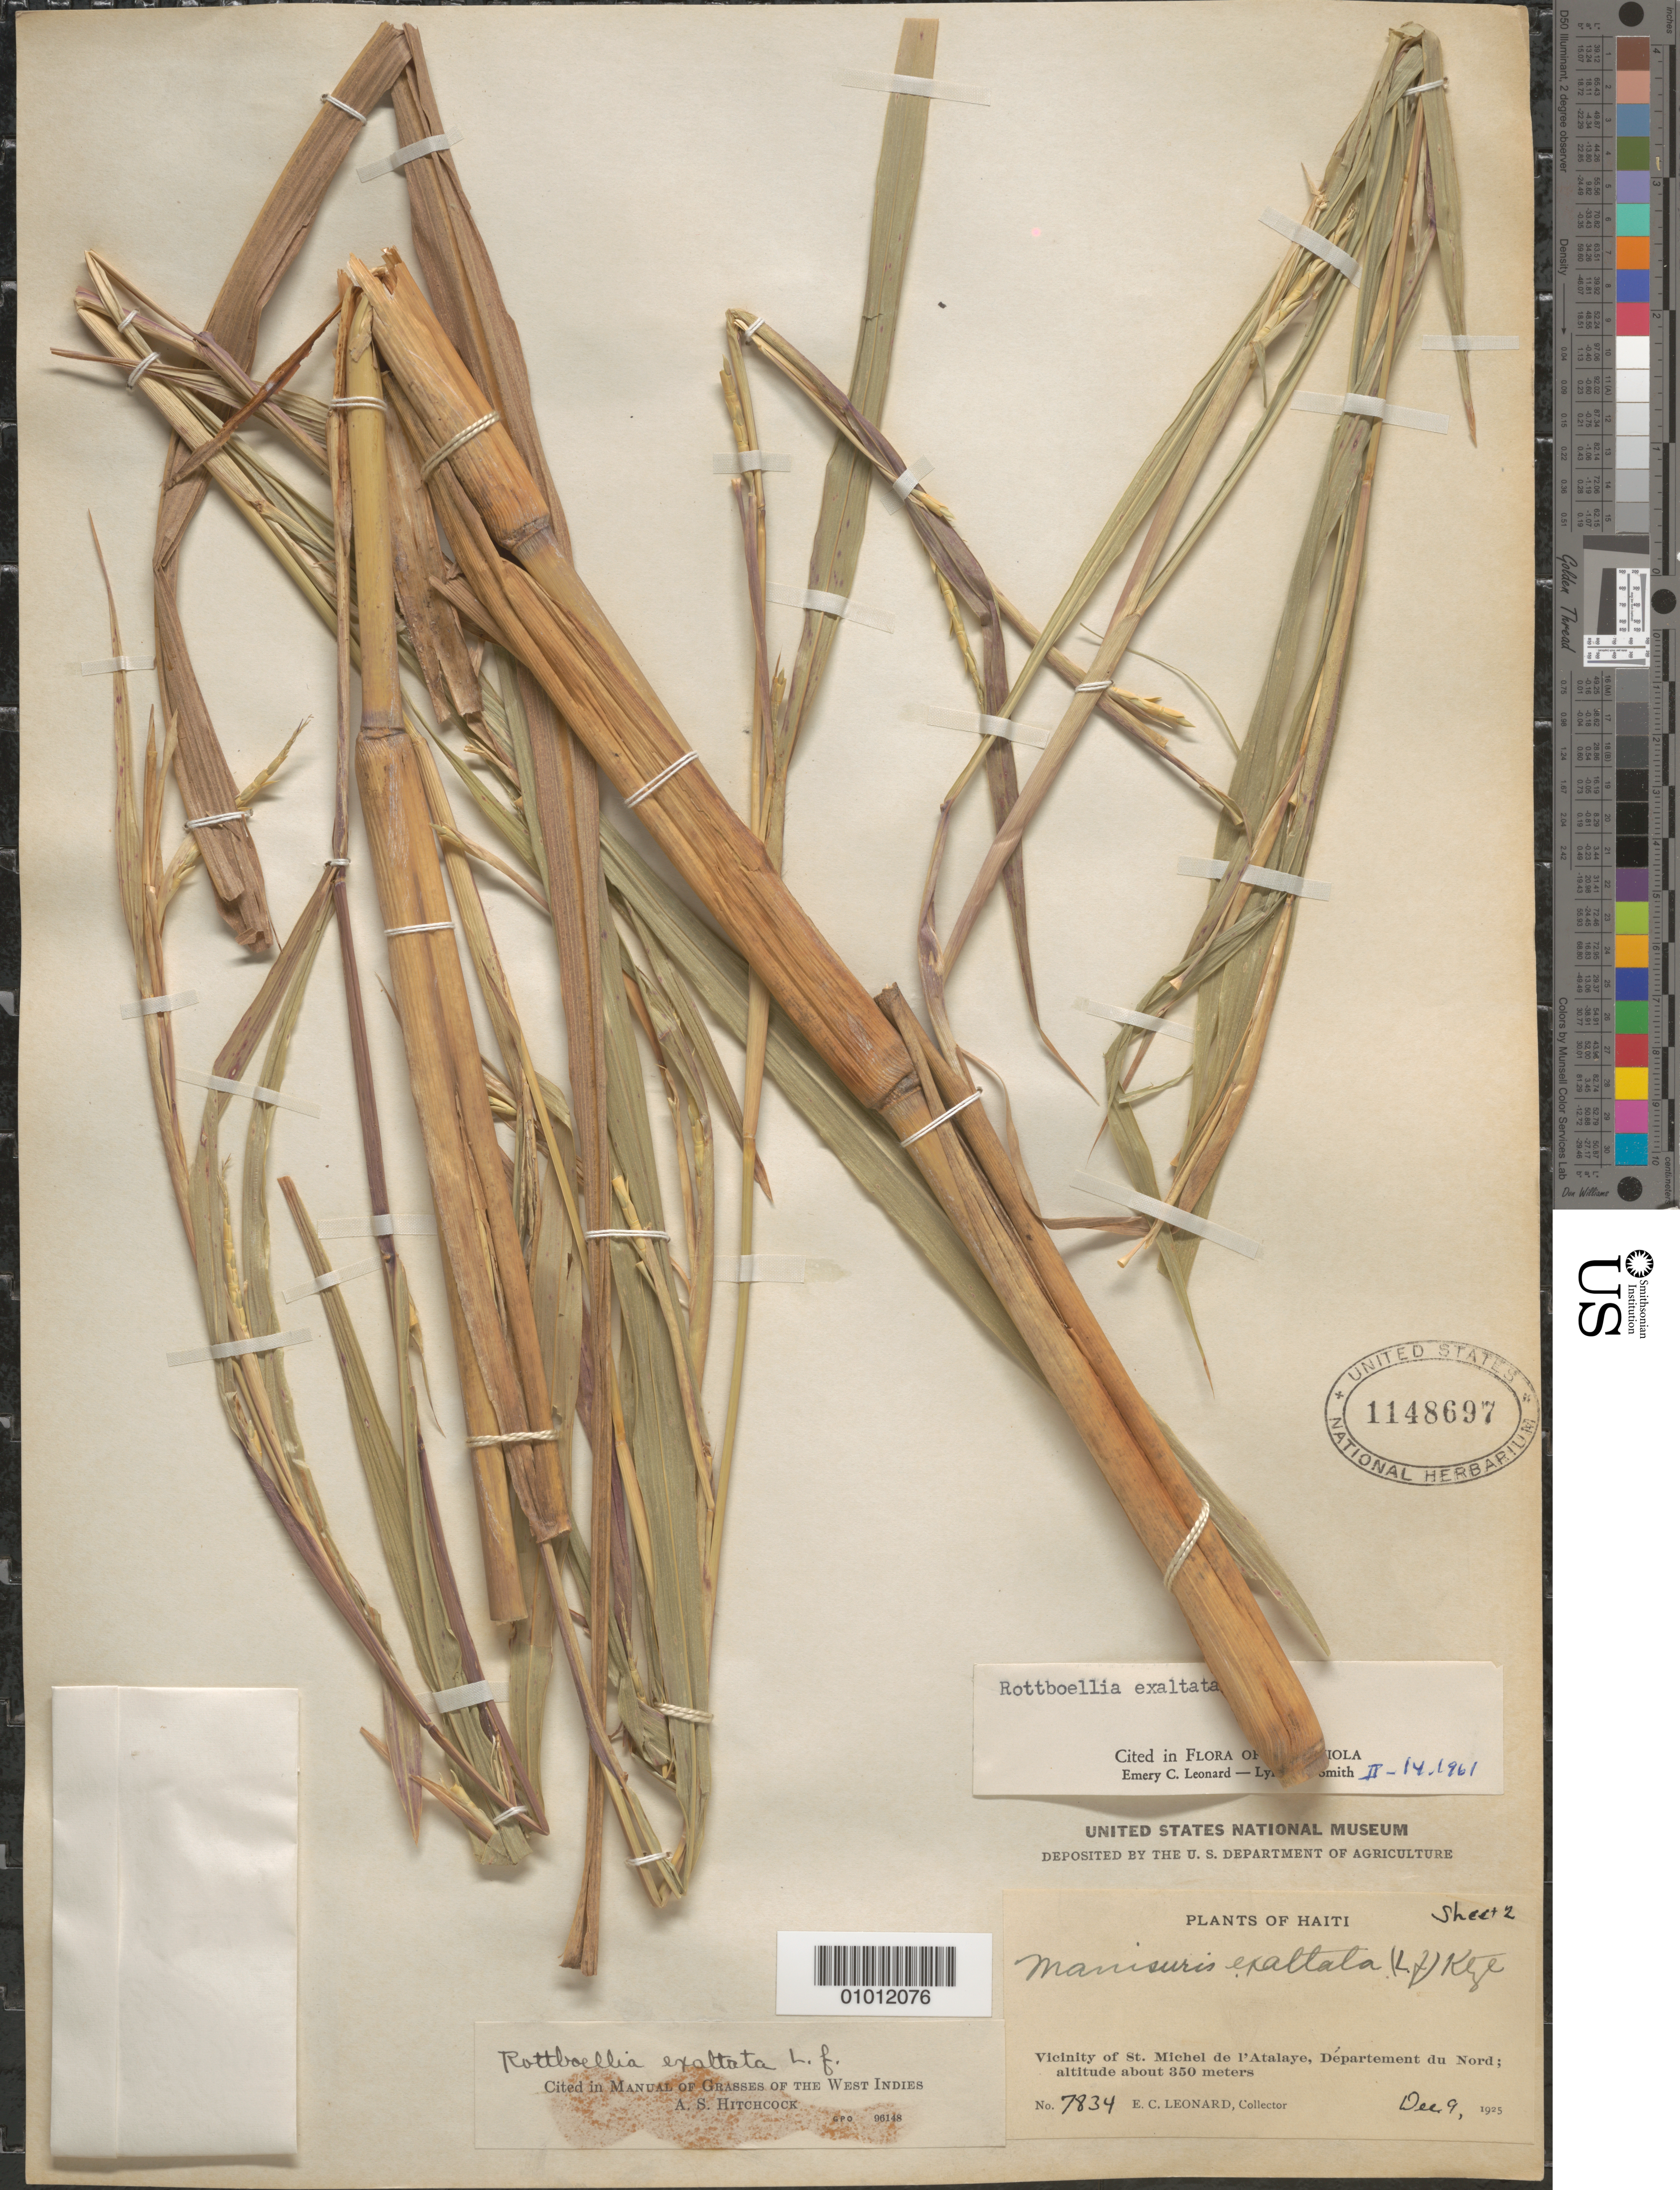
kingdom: Plantae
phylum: Tracheophyta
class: Liliopsida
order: Poales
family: Poaceae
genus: Rottboellia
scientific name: Rottboellia cochinchinensis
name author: (Lour.) Clayton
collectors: E. C. Leonard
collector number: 7834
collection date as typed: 09 Dec 1925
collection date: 1925-12-09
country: Haiti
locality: Vic. of St. Michel de l'Atalaye, Dept. Du Nord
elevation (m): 350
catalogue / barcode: US 1148697